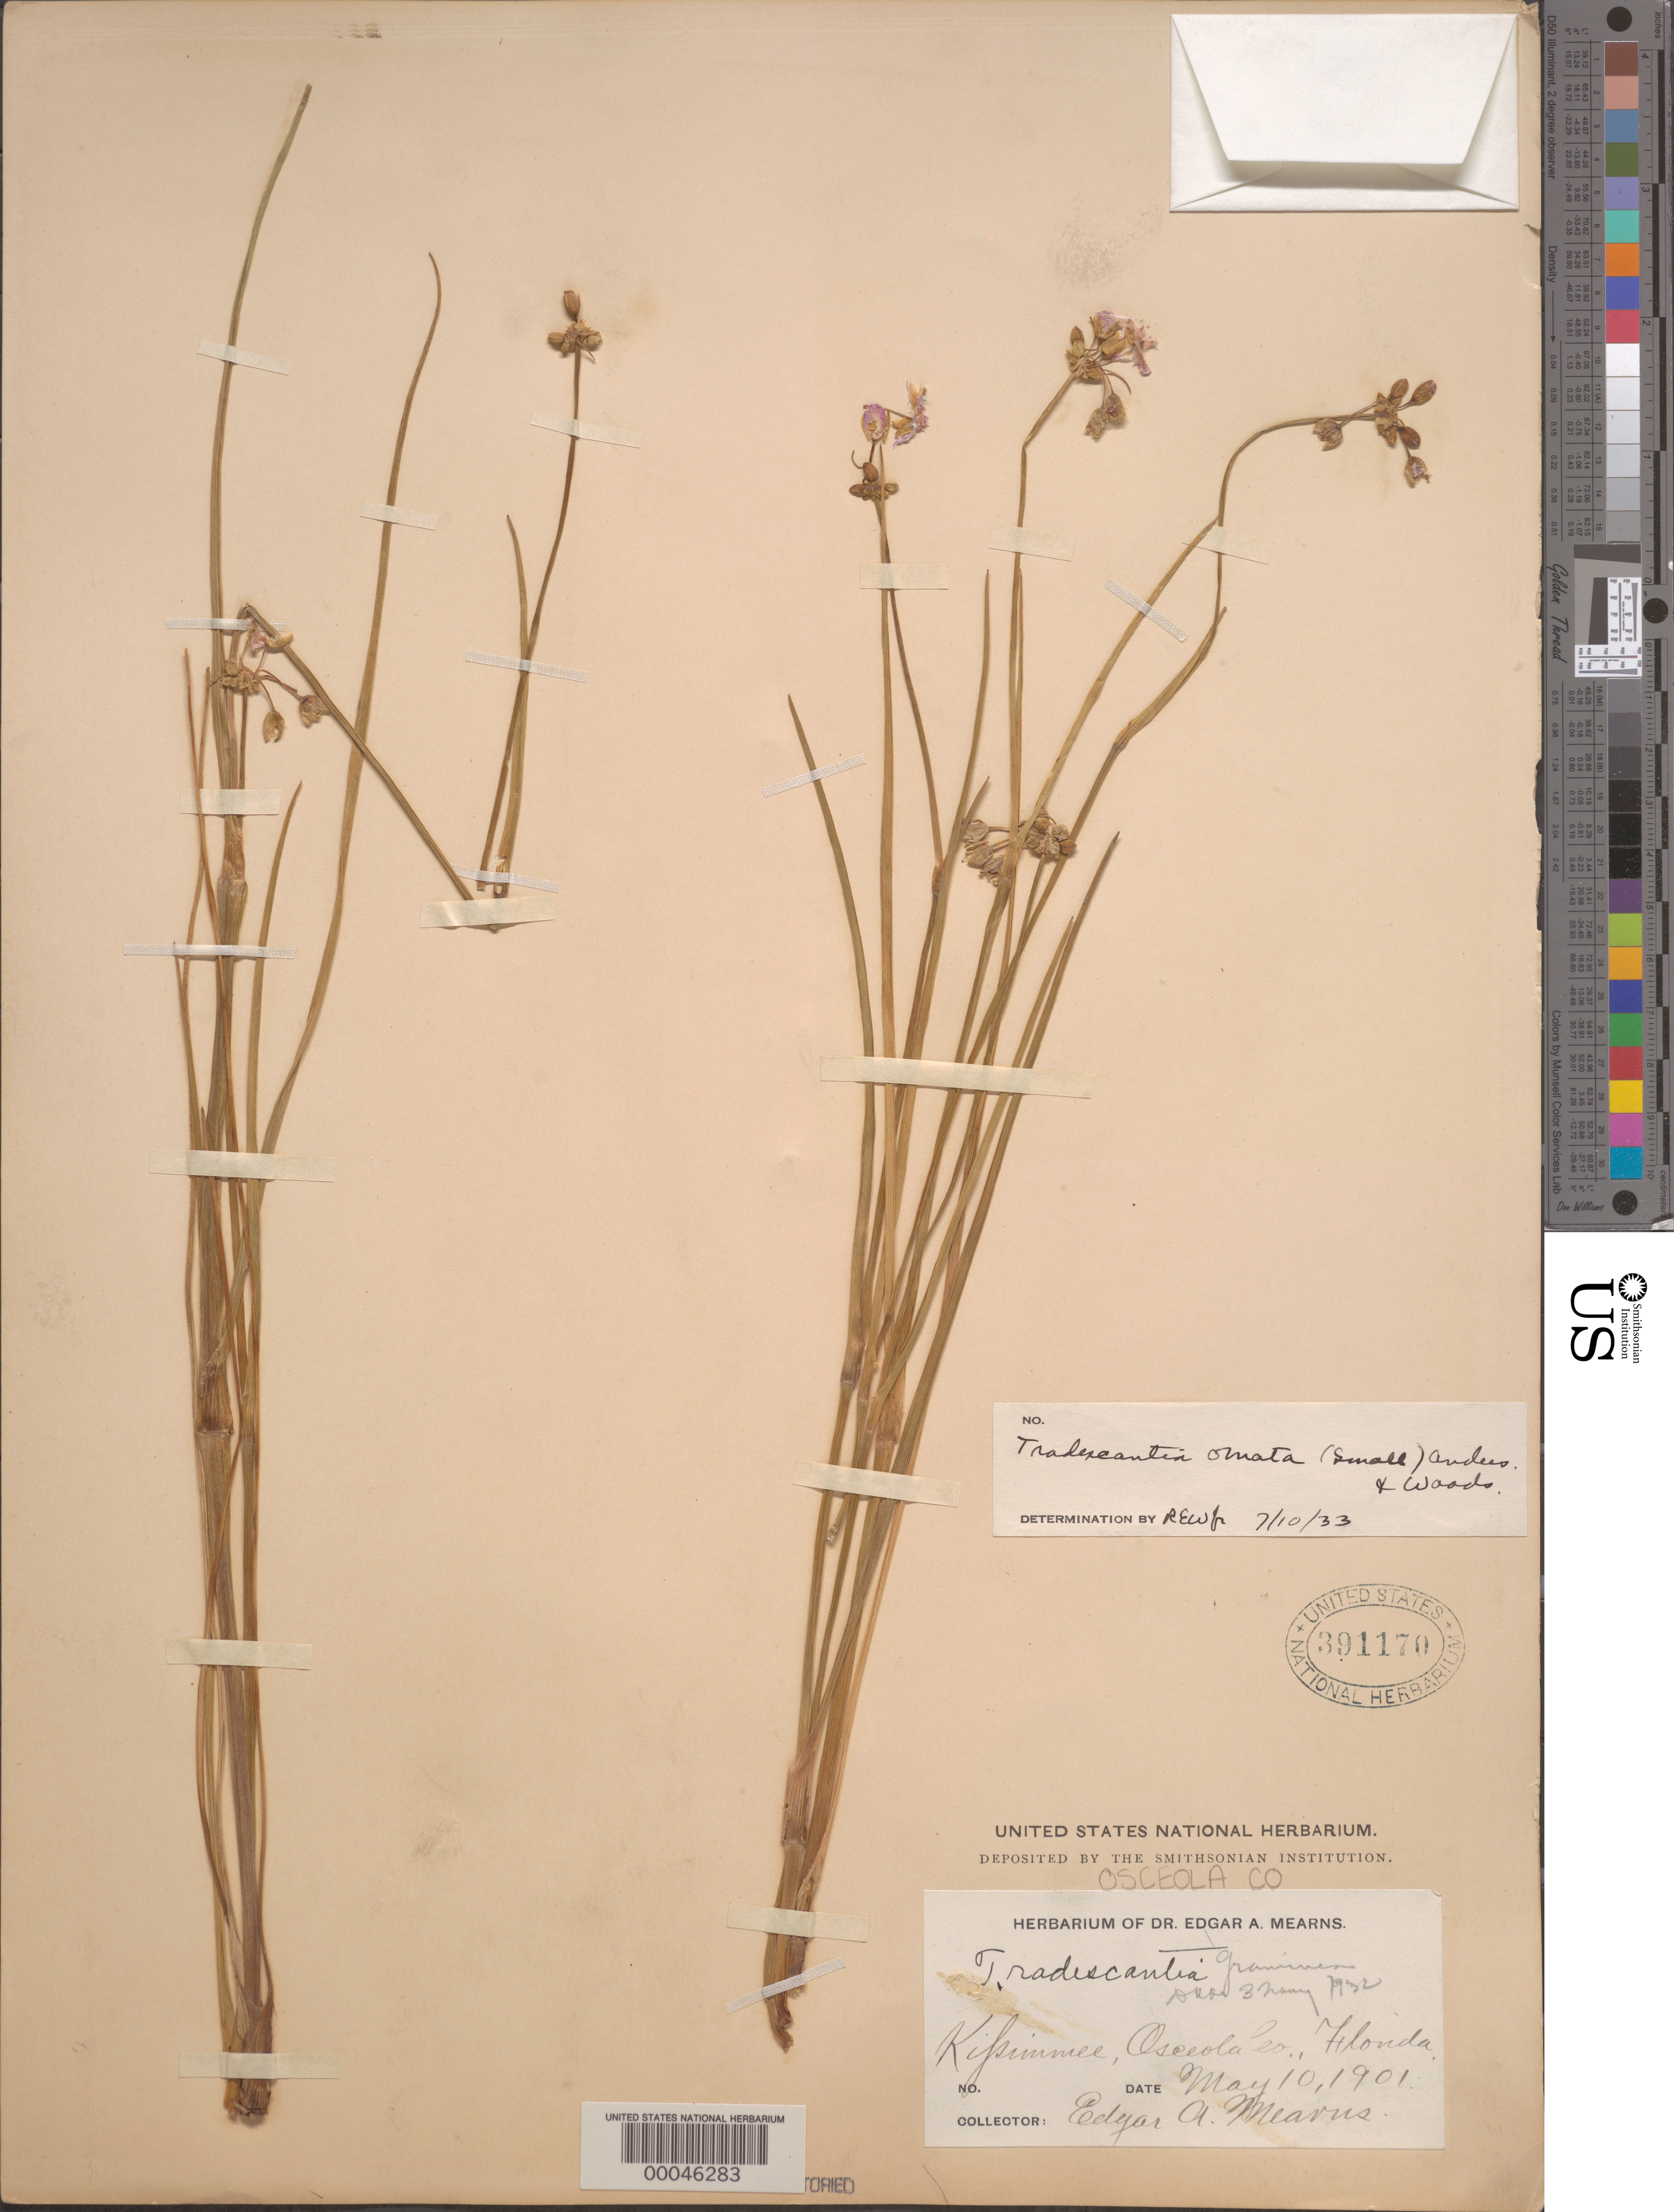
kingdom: Plantae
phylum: Tracheophyta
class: Liliopsida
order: Commelinales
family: Commelinaceae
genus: Cuthbertia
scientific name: Cuthbertia ornata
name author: Small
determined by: Strong, Mark T., (BOT), Smithsonian Institution - National Museum of Natural History (UNITED STATES)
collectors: E. A. Mearns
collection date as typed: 10 May 1901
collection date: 1901-05-10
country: United States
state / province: Florida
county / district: Osceola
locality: Kipimmee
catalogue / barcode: US 391170